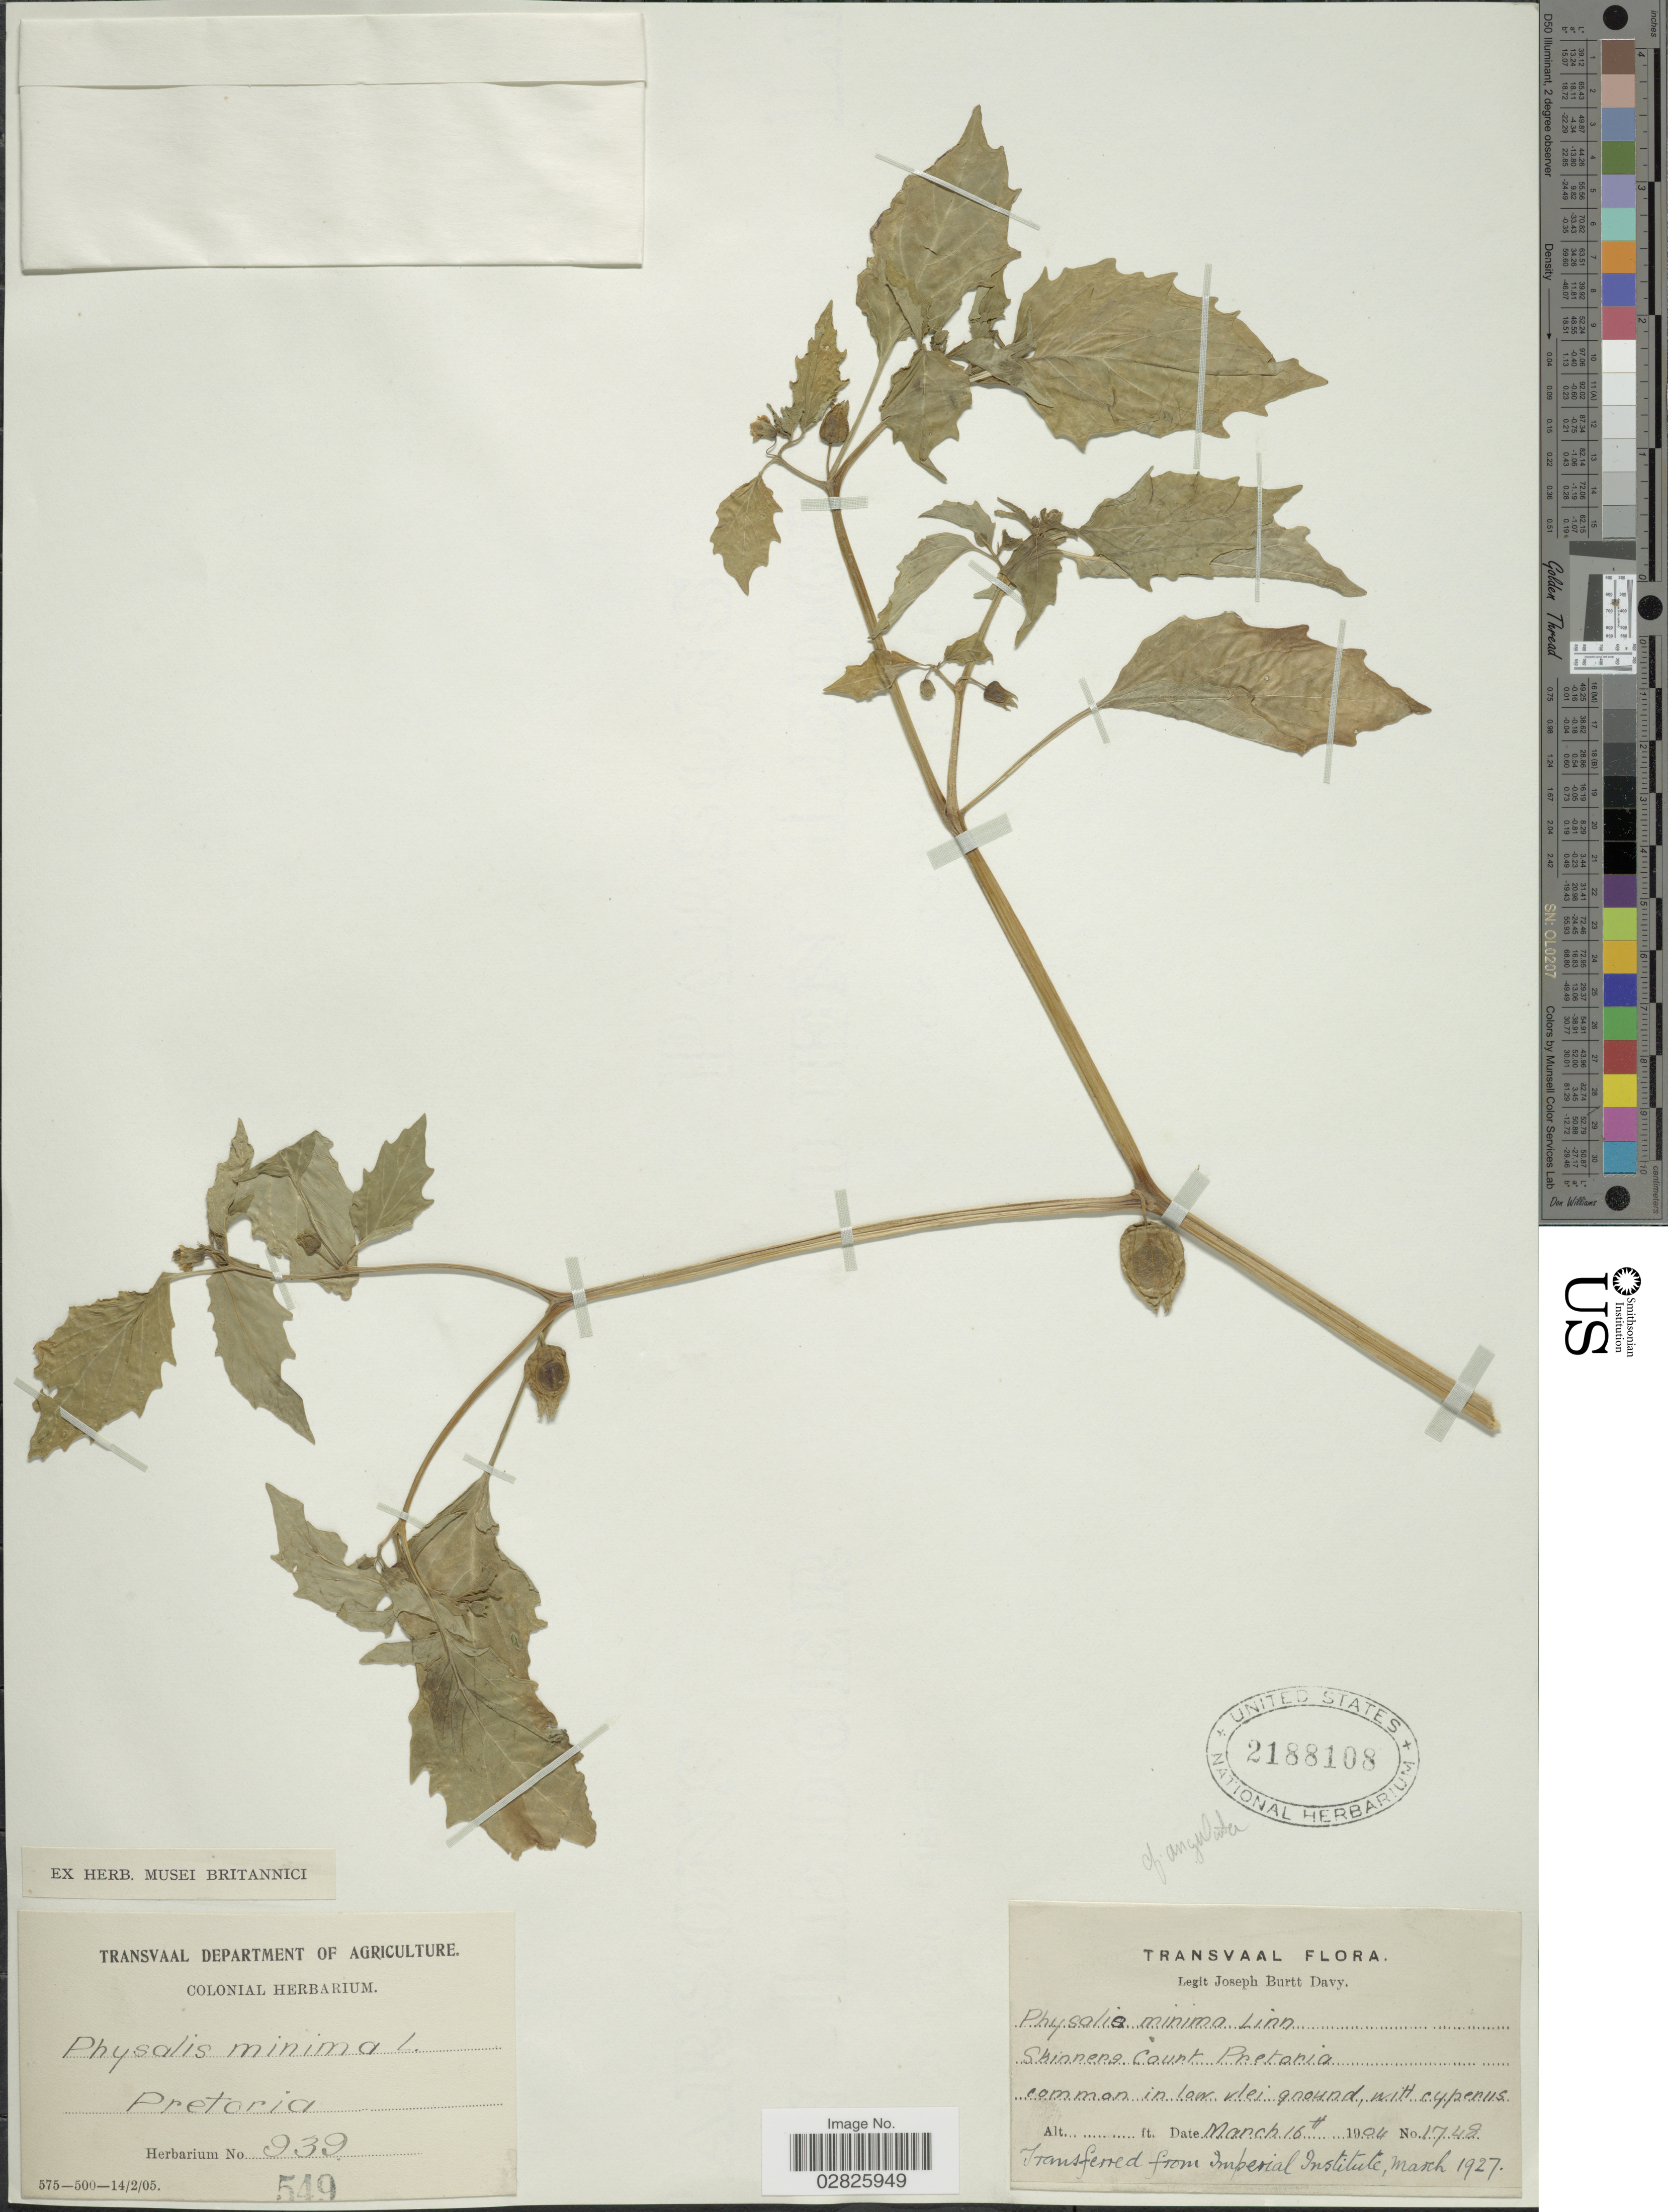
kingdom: Plantae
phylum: Tracheophyta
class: Magnoliopsida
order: Solanales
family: Solanaceae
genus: Physalis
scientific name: Physalis angulata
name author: L.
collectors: J. Burtt Davy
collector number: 1748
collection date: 1904-03-16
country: South Africa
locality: Transvaal. Skinners Court. Pretoria.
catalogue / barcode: US 2188108